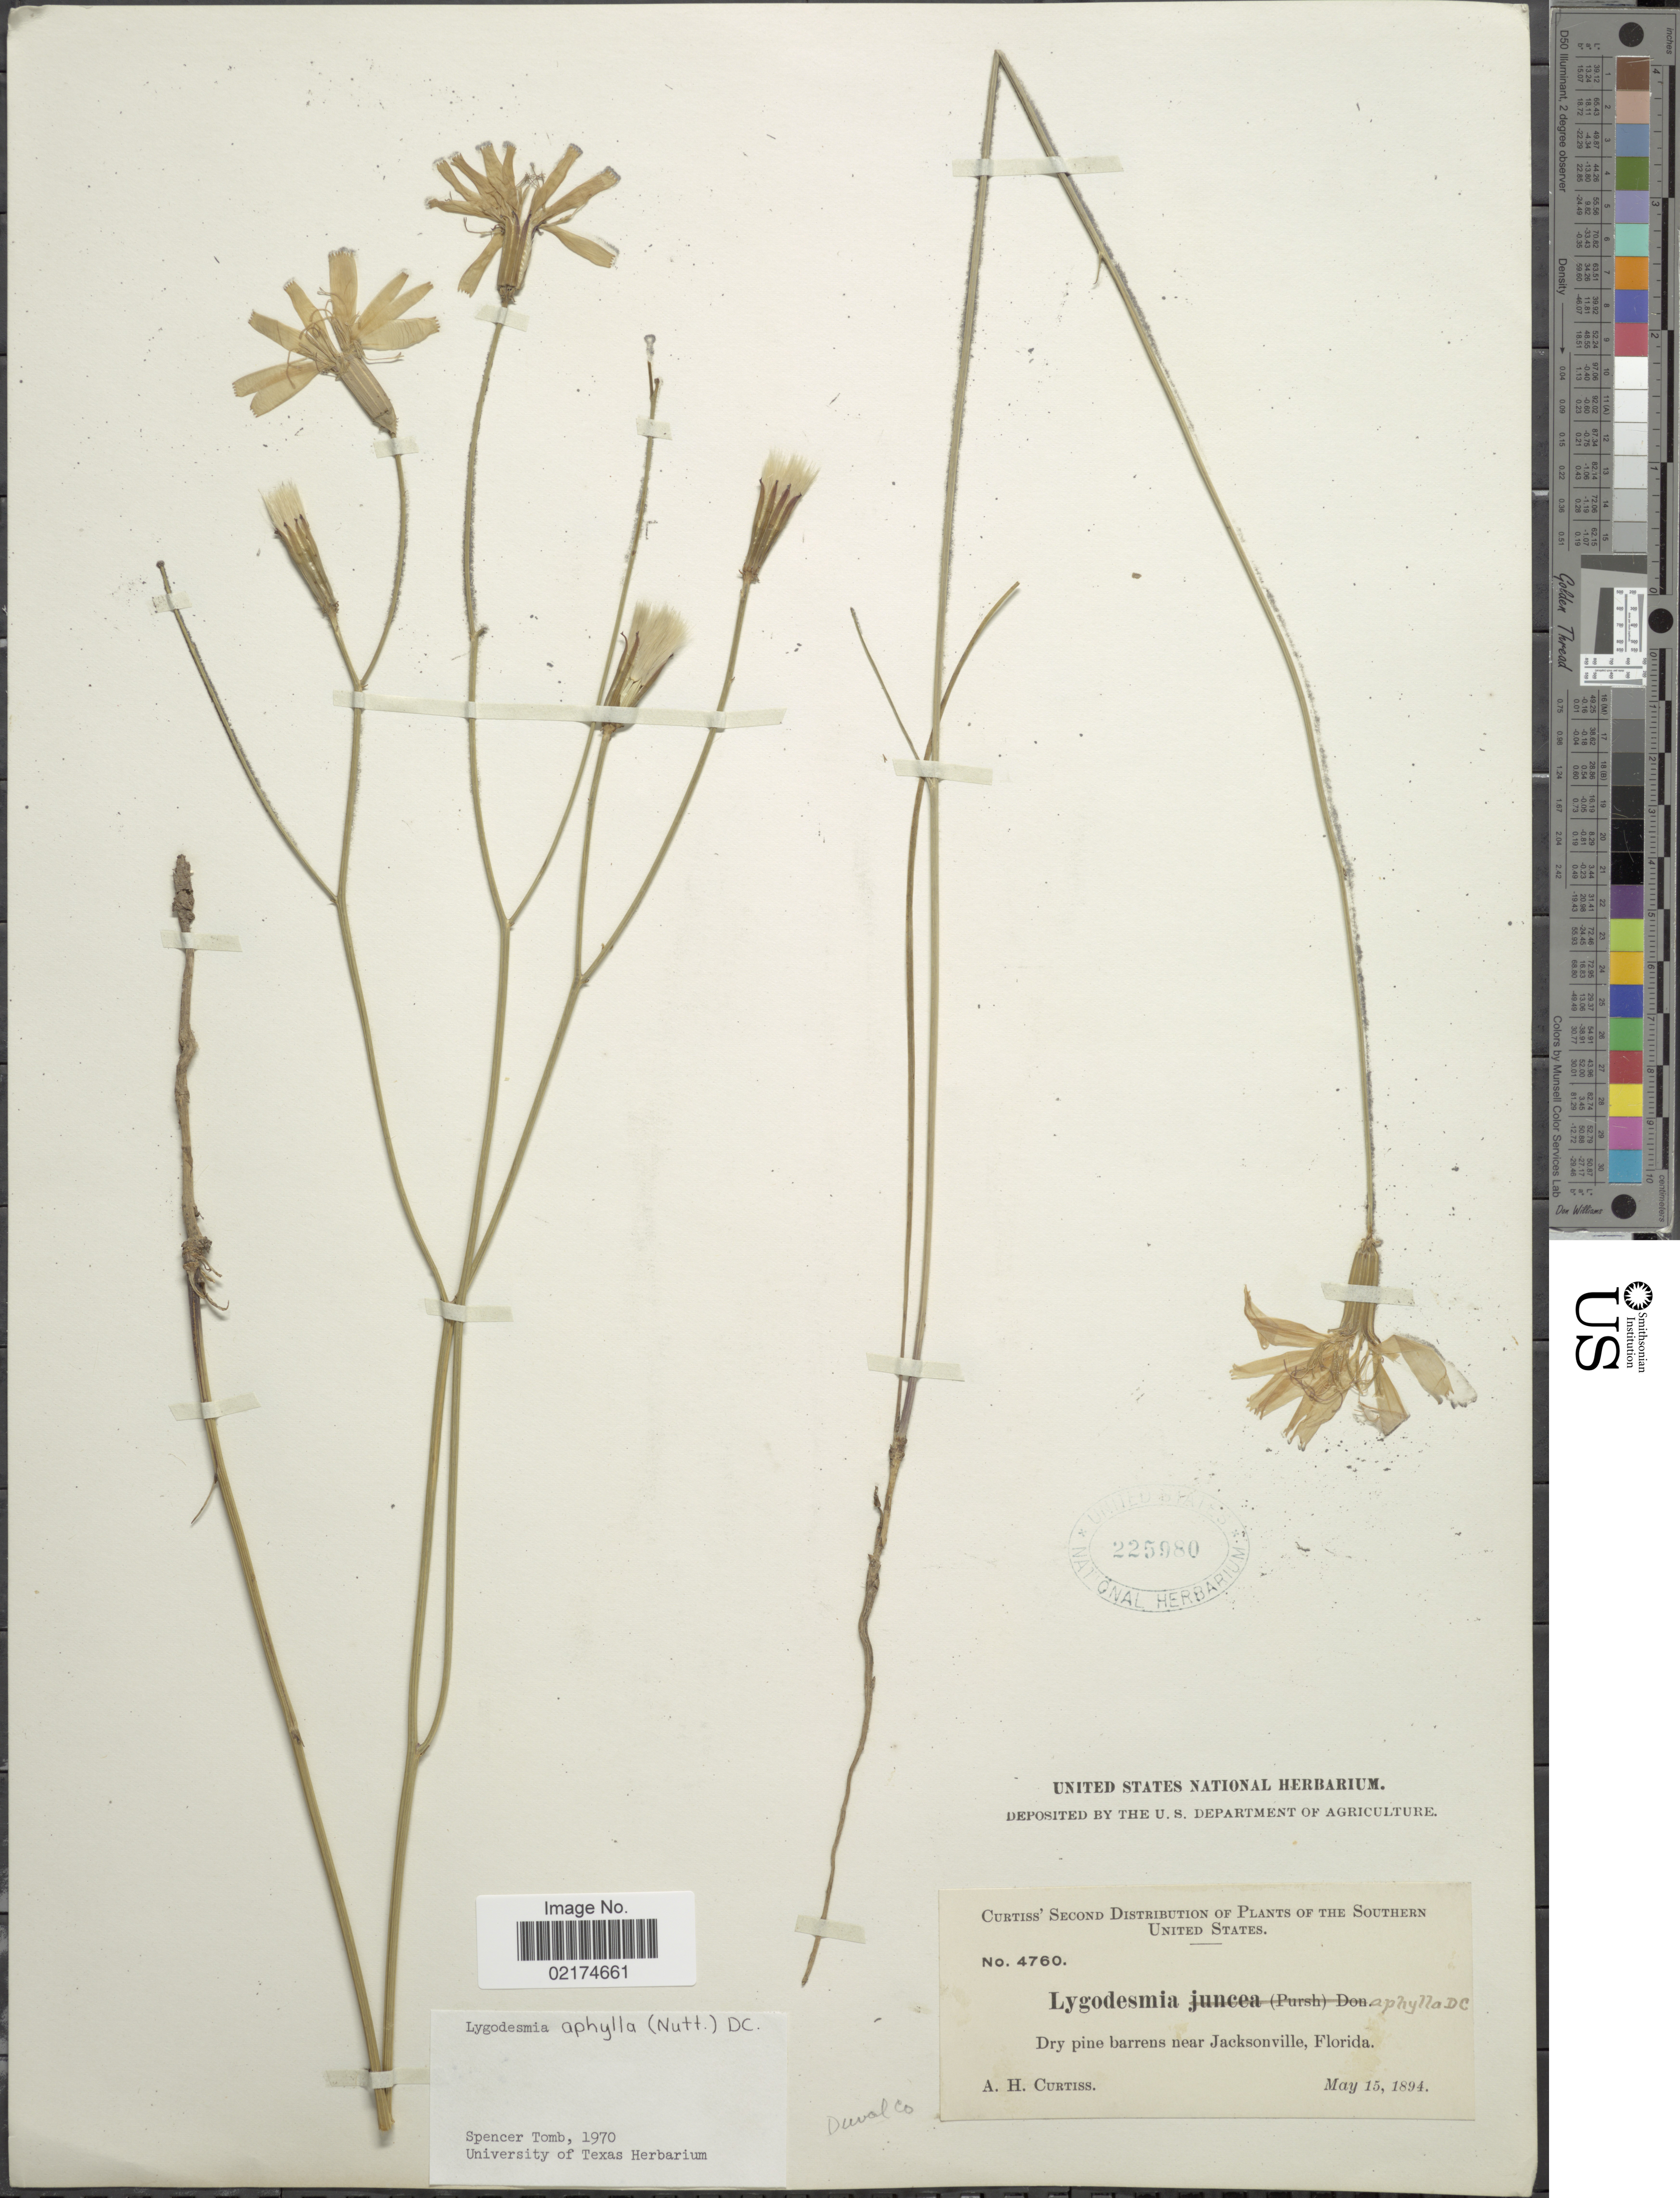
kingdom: Plantae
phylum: Tracheophyta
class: Magnoliopsida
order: Asterales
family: Asteraceae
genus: Lygodesmia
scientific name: Lygodesmia aphylla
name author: (Nutt.) DC.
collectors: A. H. Curtiss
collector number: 4760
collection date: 1894-05-15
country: United States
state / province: Florida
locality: Near Jacksonville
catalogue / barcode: US 225980